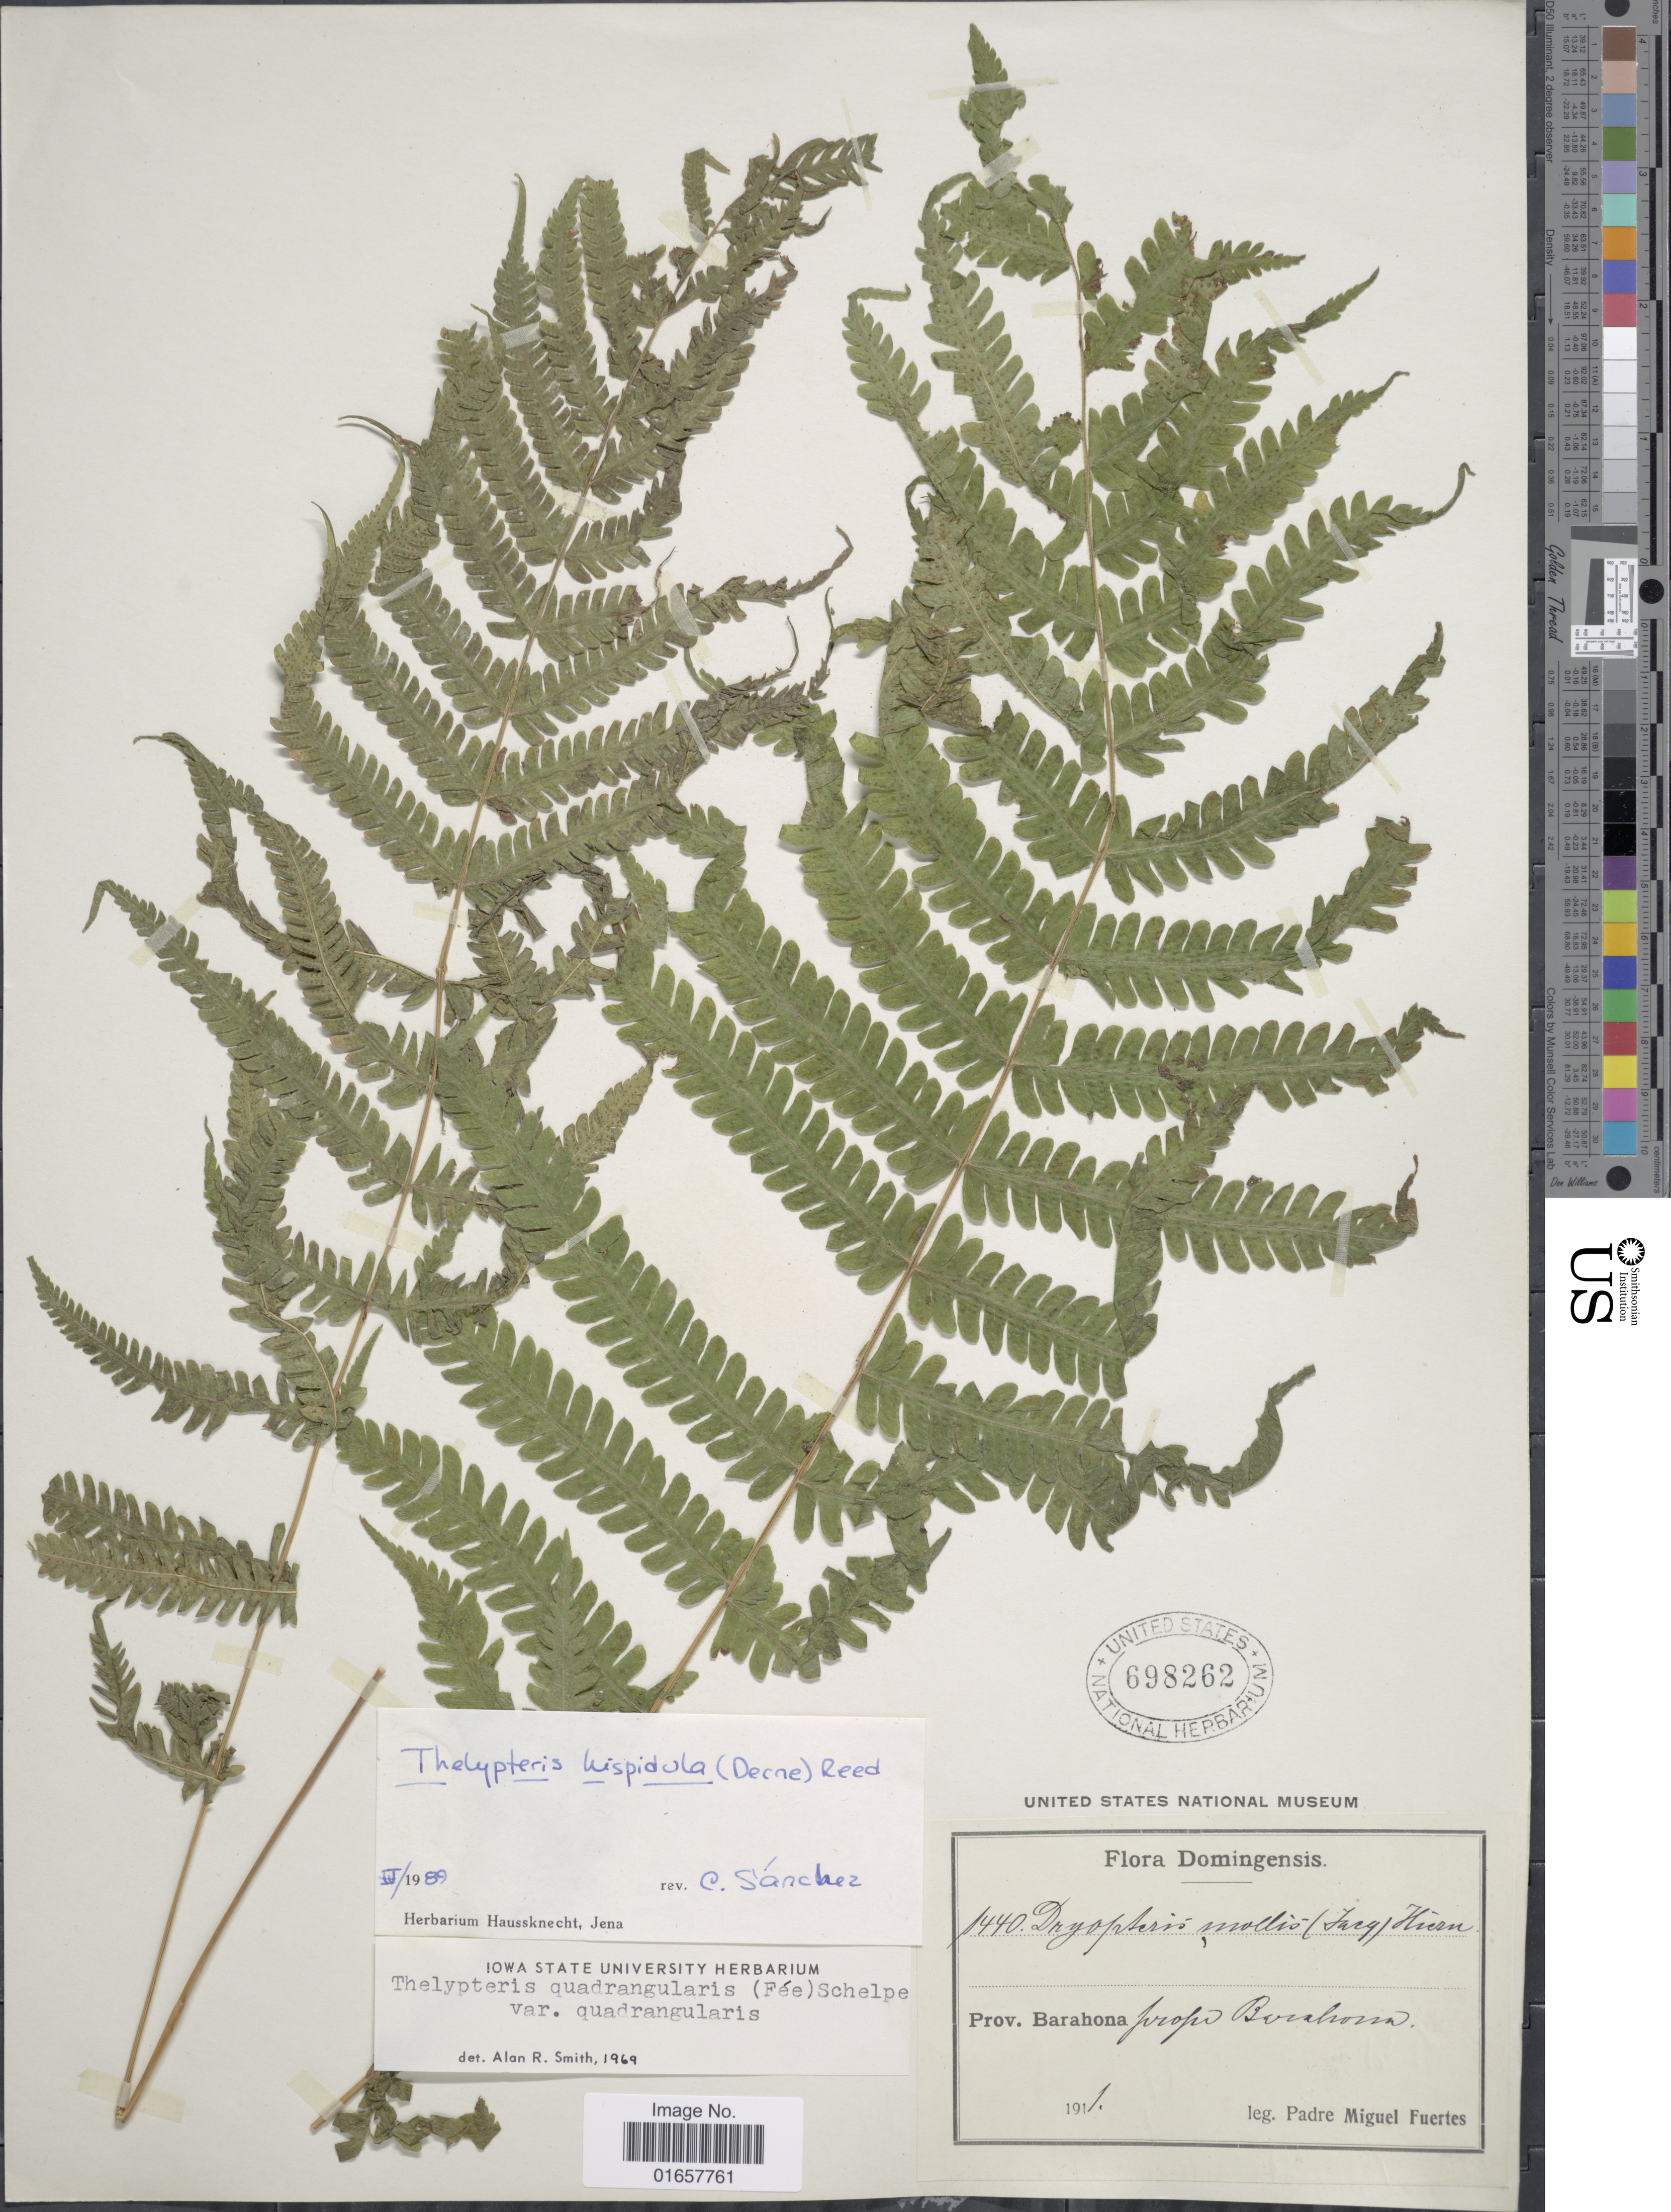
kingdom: Plantae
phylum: Tracheophyta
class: Polypodiopsida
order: Polypodiales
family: Thelypteridaceae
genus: Christella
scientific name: Christella hispidula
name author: (Decne.) Holttum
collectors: M. D. Fuertes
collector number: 1440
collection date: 1911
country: Dominican Republic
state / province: Barahona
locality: Domingensis, Prov. Barahona, Prope Barahoma.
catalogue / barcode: US 698262